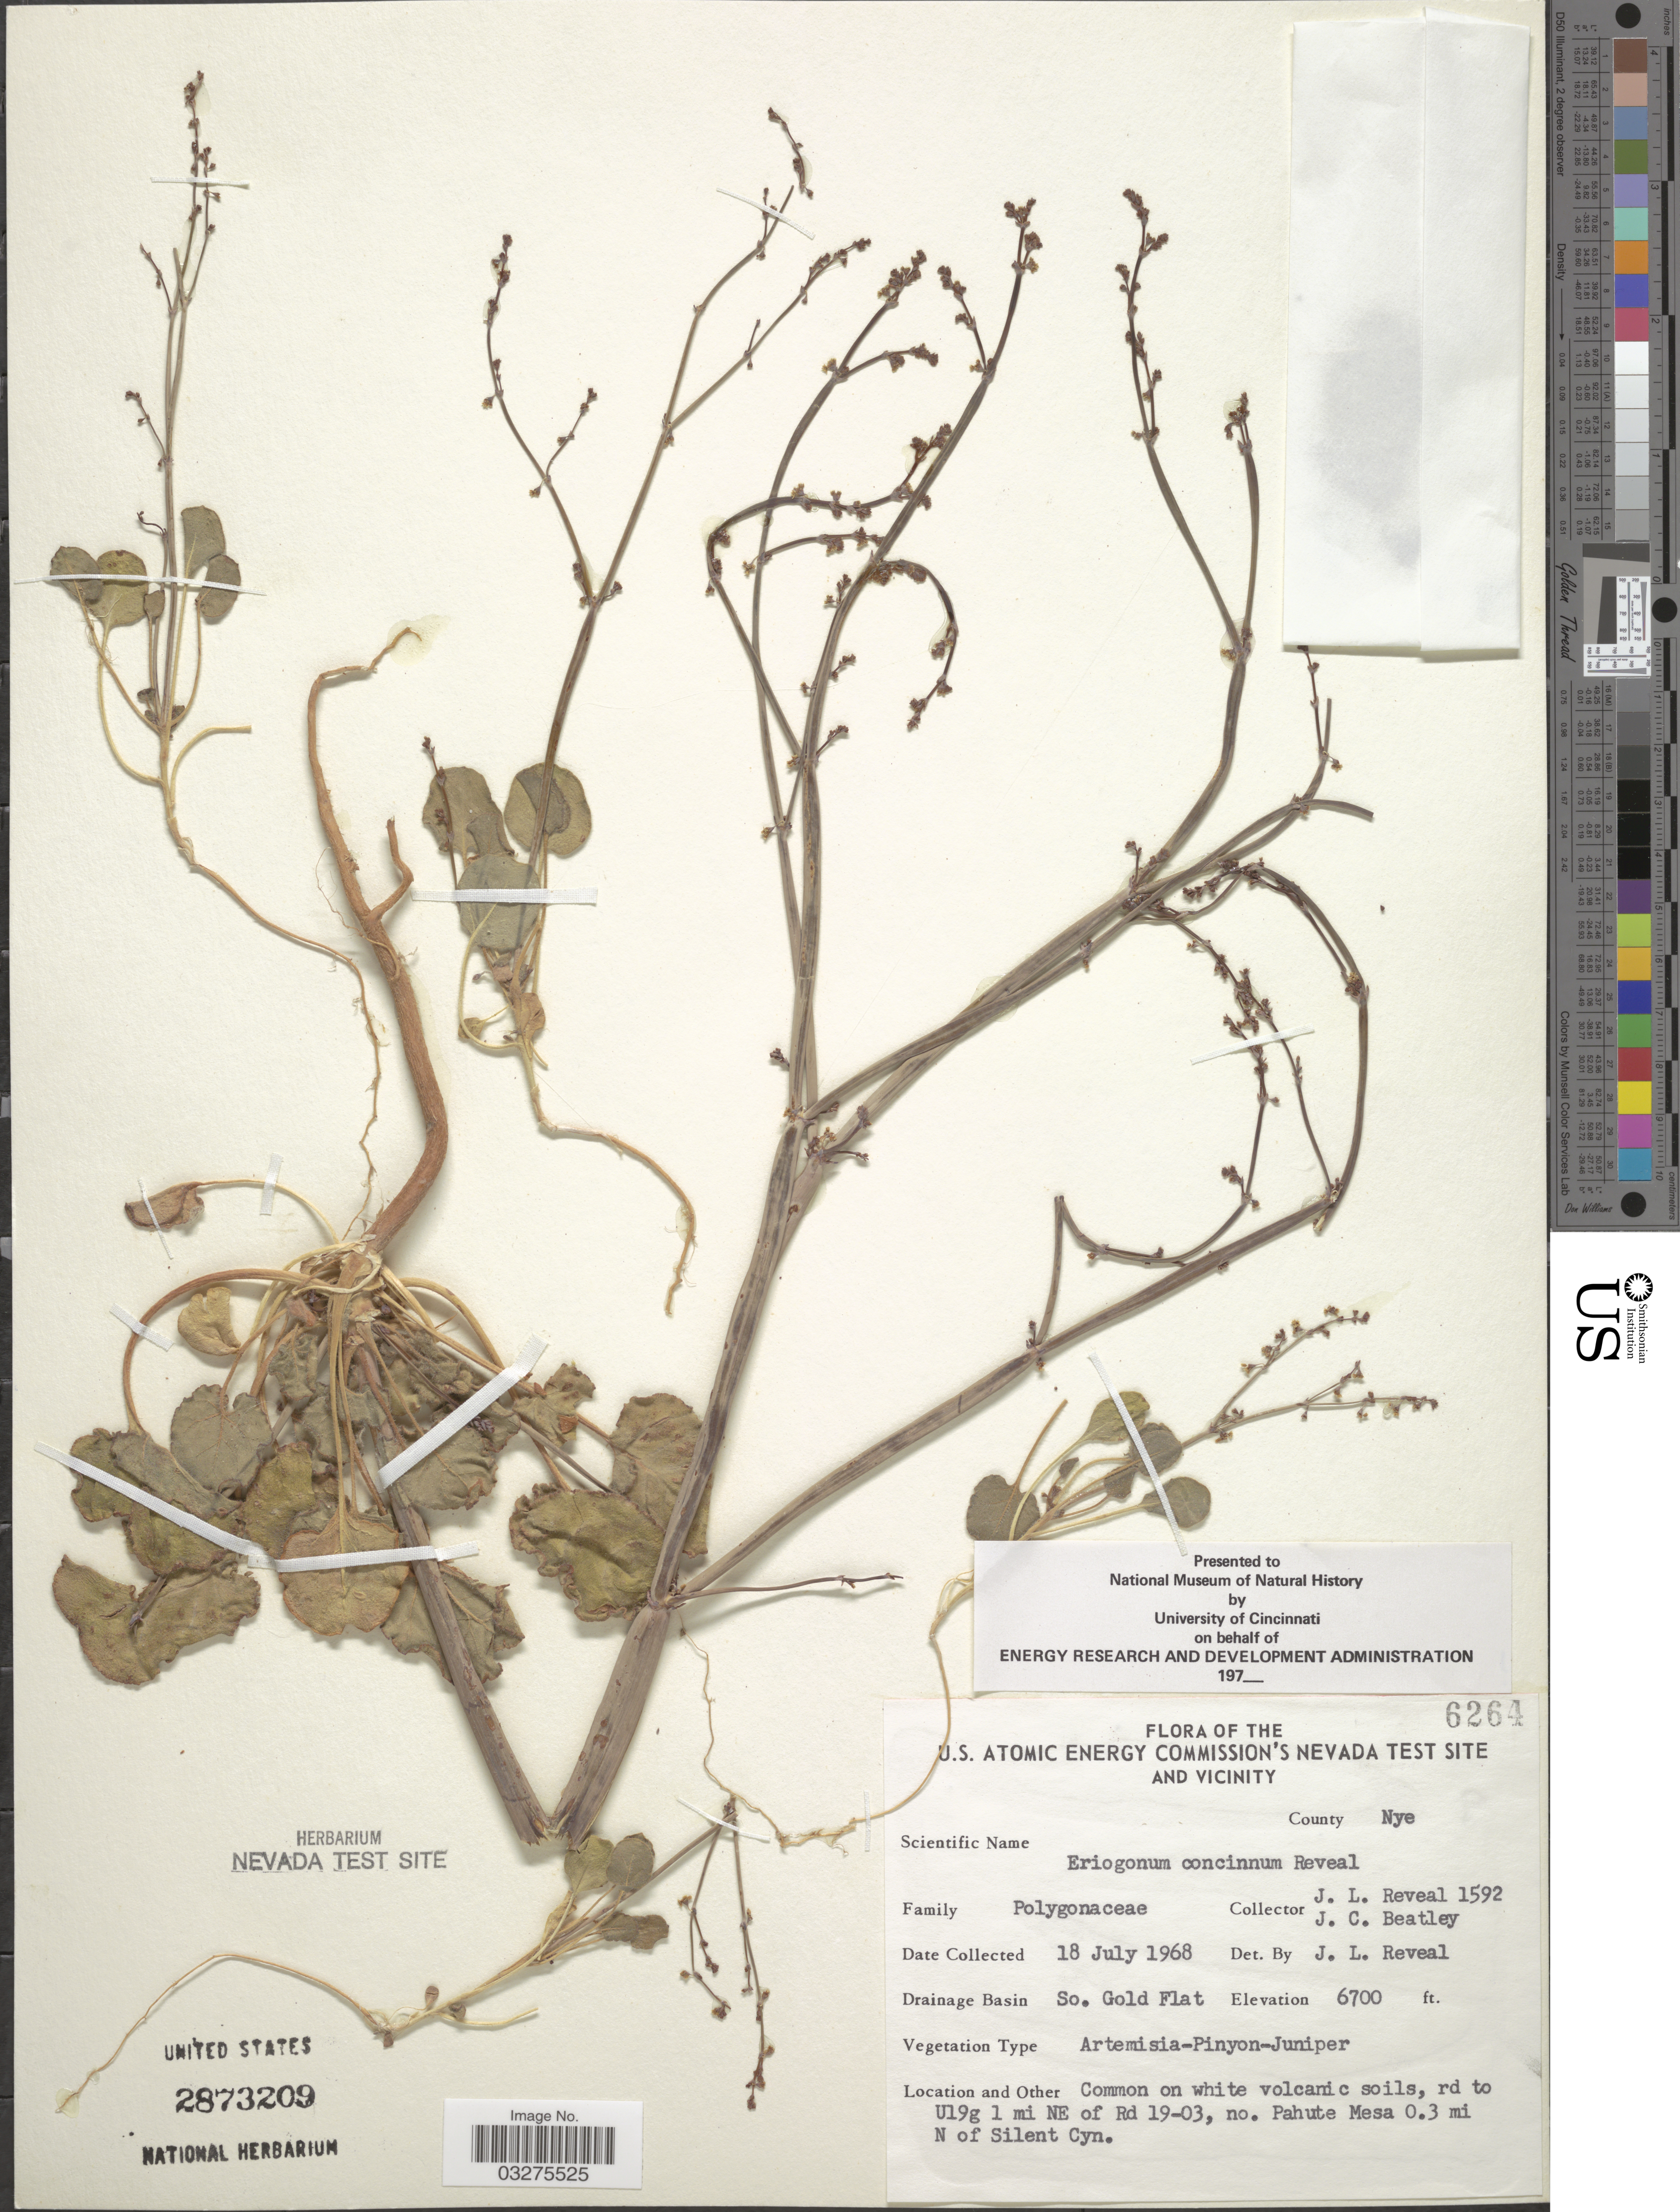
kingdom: Plantae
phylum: Tracheophyta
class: Magnoliopsida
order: Caryophyllales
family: Polygonaceae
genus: Eriogonum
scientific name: Eriogonum concinnum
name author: Reveal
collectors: J. L. Reveal & J. C. Beatley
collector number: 1592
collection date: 1968-07-18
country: United States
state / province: Nevada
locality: U.S. Atomic Energy Commission's Nevada Test Site and vicinity. County Nye. Drainage Basin So. Gold Flat. Rd to U19g 1 mi NE of Rd 19-03, no. Pahute Mesa 0.3 mi N of Silent Cyn.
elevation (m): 2042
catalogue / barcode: US 2873209